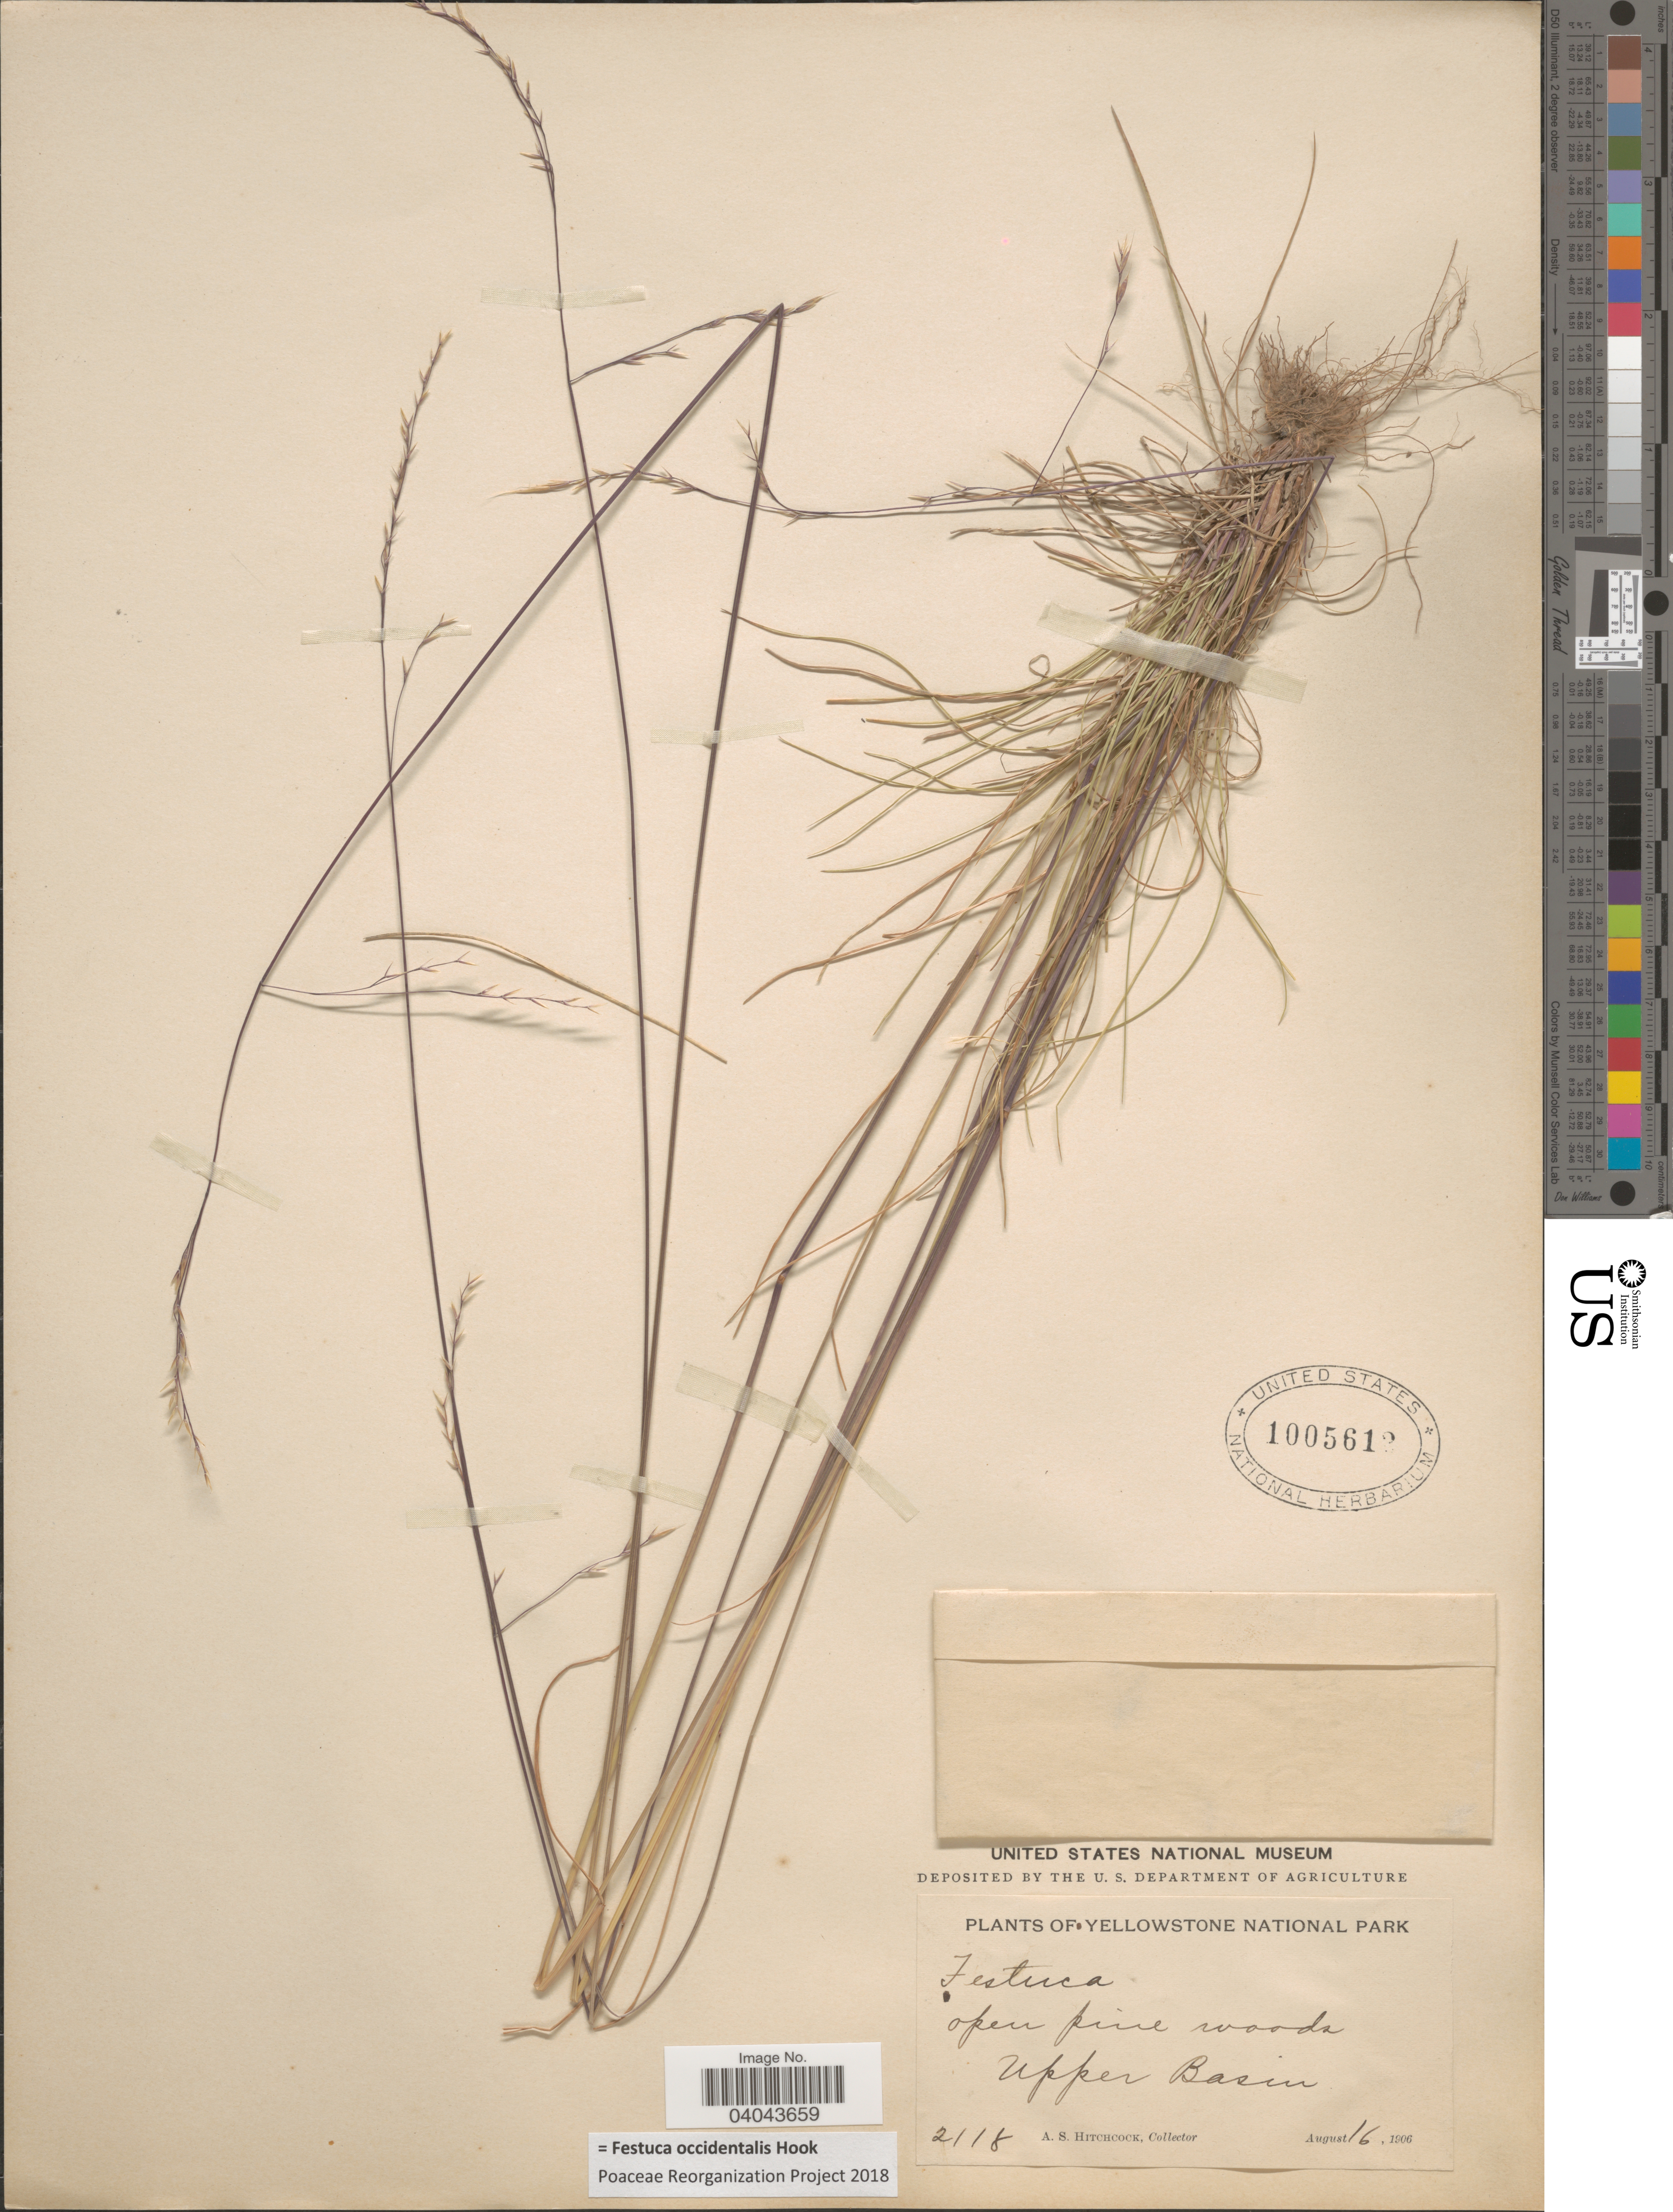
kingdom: Plantae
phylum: Tracheophyta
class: Liliopsida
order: Poales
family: Poaceae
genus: Festuca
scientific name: Festuca occidentalis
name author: Hook.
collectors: A. S. Hitchcock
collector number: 2118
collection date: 1906-08-16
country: United States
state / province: Wyoming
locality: Yellowstone National Park. Upper Basin.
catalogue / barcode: US 1005612